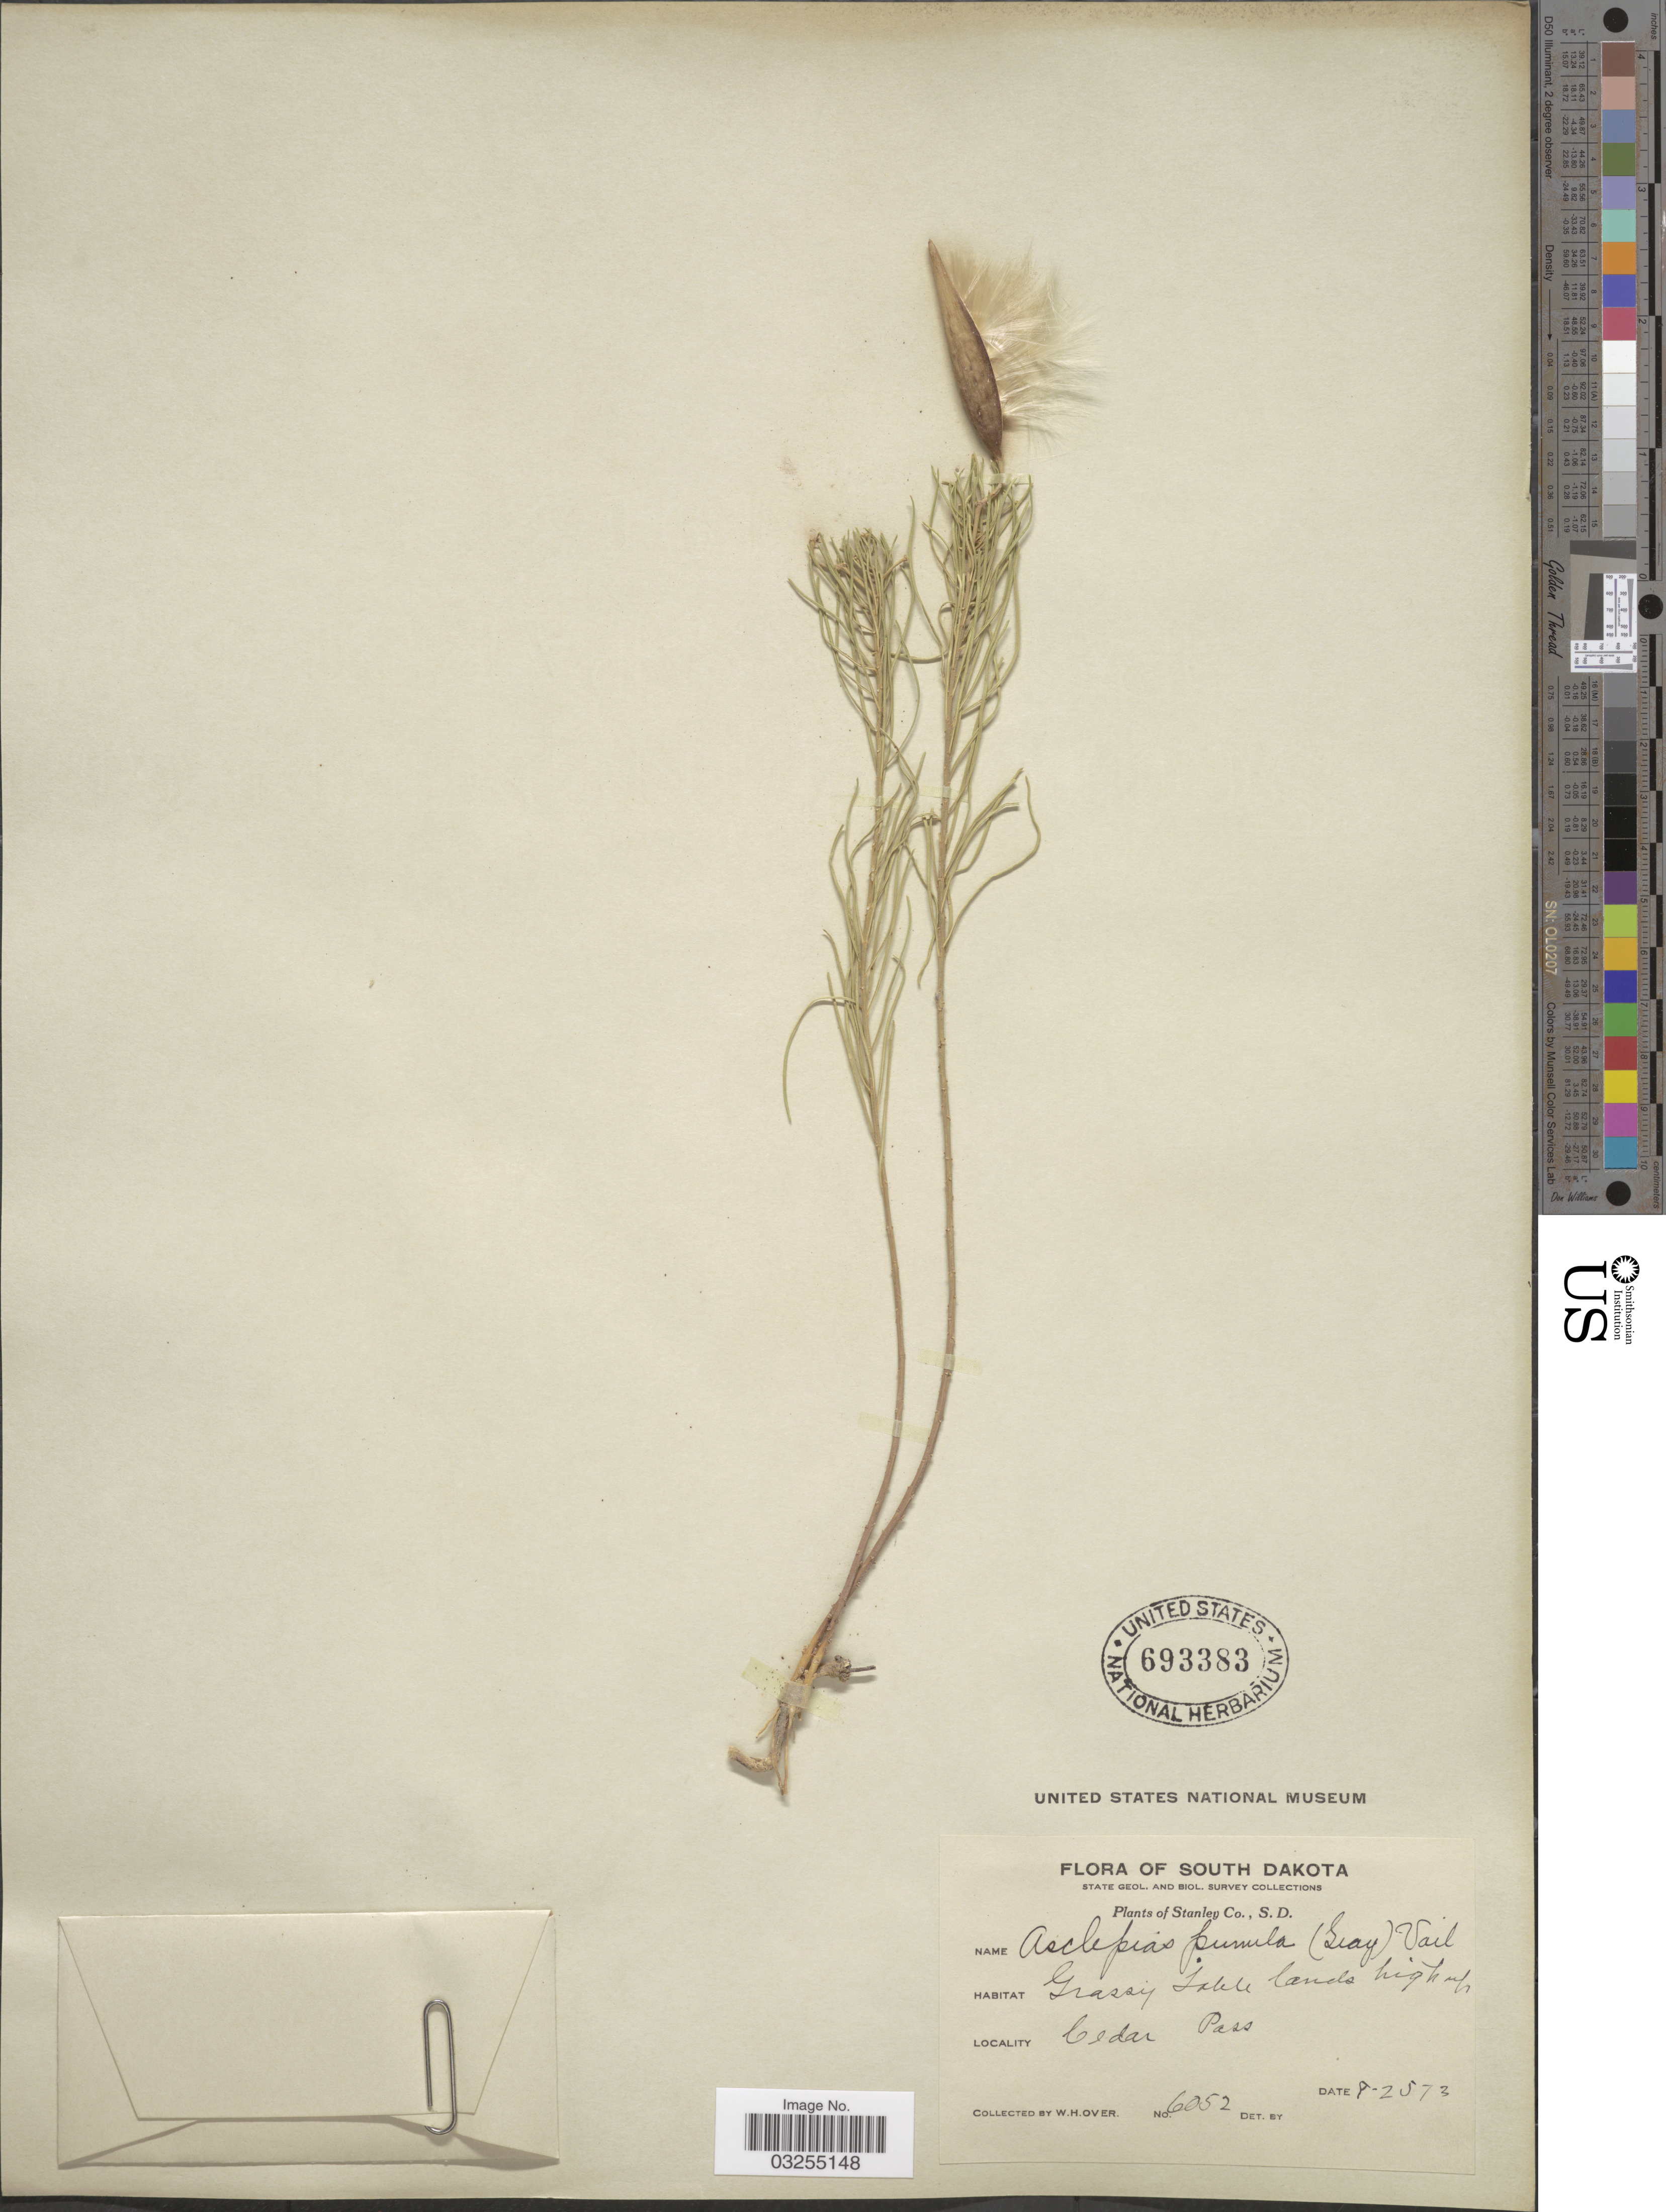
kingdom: Plantae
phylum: Tracheophyta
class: Magnoliopsida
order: Gentianales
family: Apocynaceae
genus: Asclepias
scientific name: Asclepias pumila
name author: (A. Gray) Vail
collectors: W. Over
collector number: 6052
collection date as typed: Transcribed d/m/y: 25/8/73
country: United States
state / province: South Dakota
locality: Stanley Co., S. D. Cedar Pass.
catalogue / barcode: US 693383